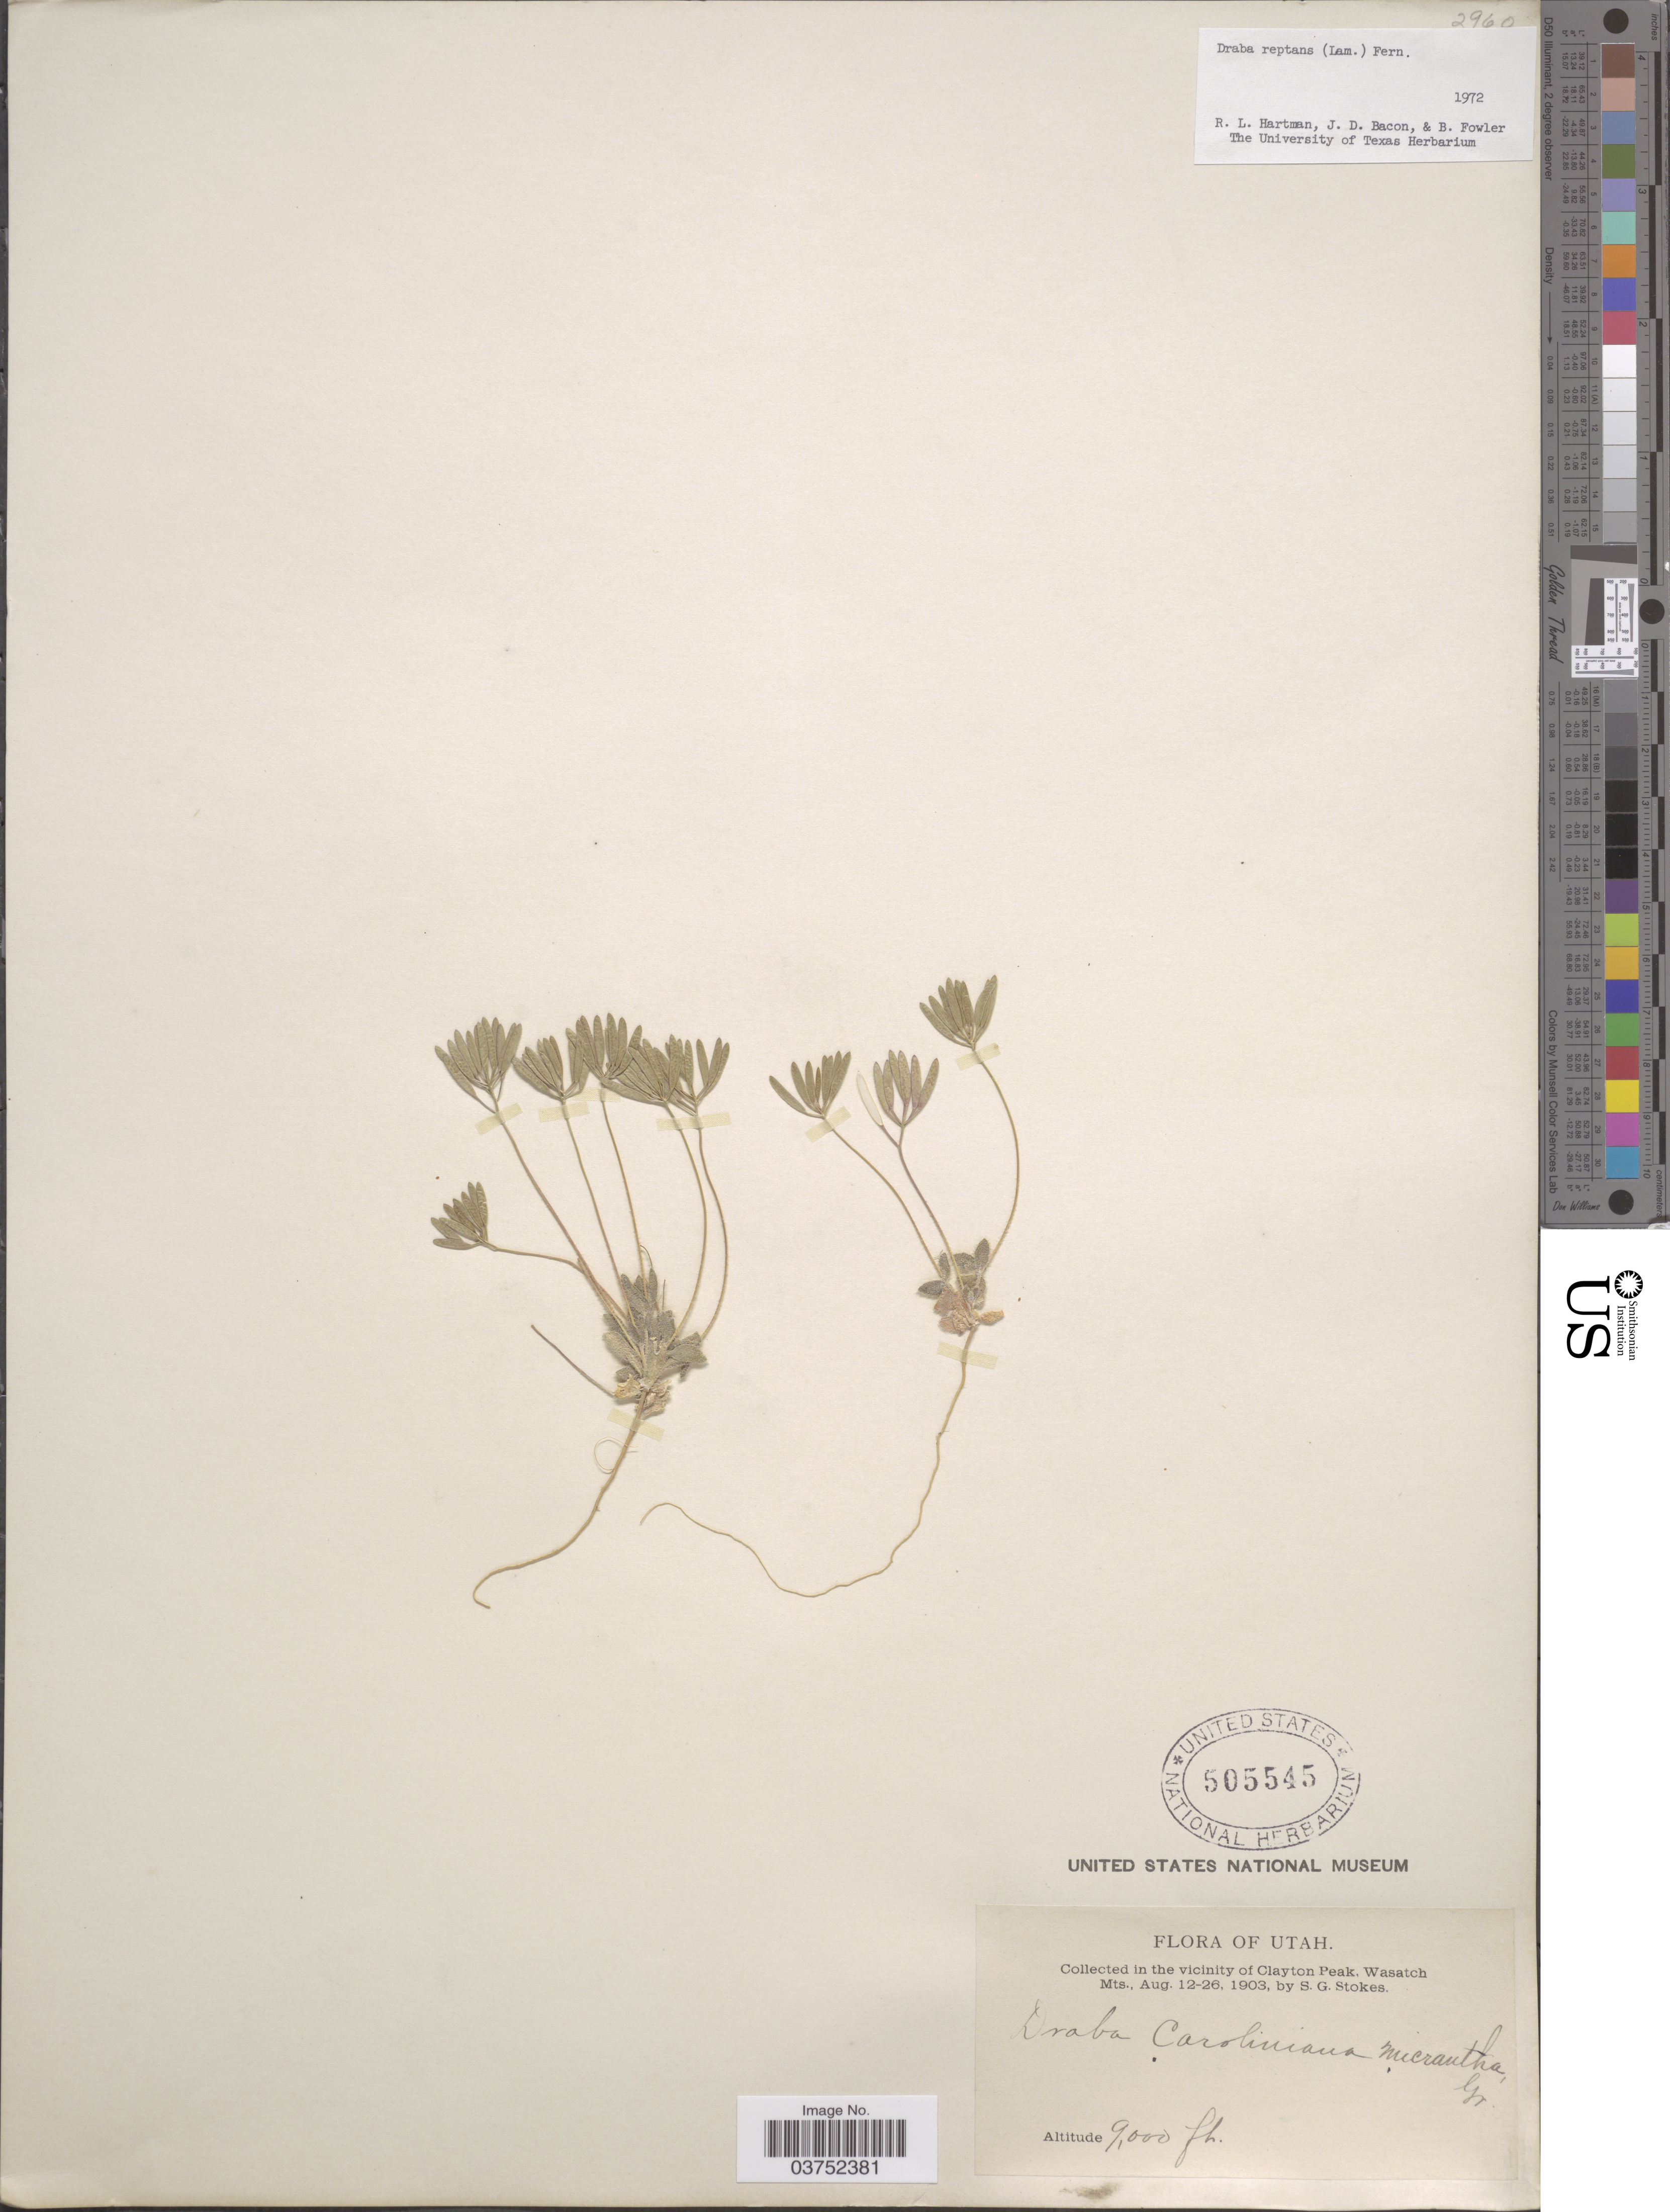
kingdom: Plantae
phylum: Tracheophyta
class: Magnoliopsida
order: Brassicales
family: Brassicaceae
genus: Draba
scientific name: Draba reptans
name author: (Lam.) Fernald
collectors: S. G. Stokes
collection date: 1903-08-12/1903-08-26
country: United States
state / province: Utah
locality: Vicinity of Clayton Peak, Wasatch Mts.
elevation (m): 2743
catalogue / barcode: US 505545